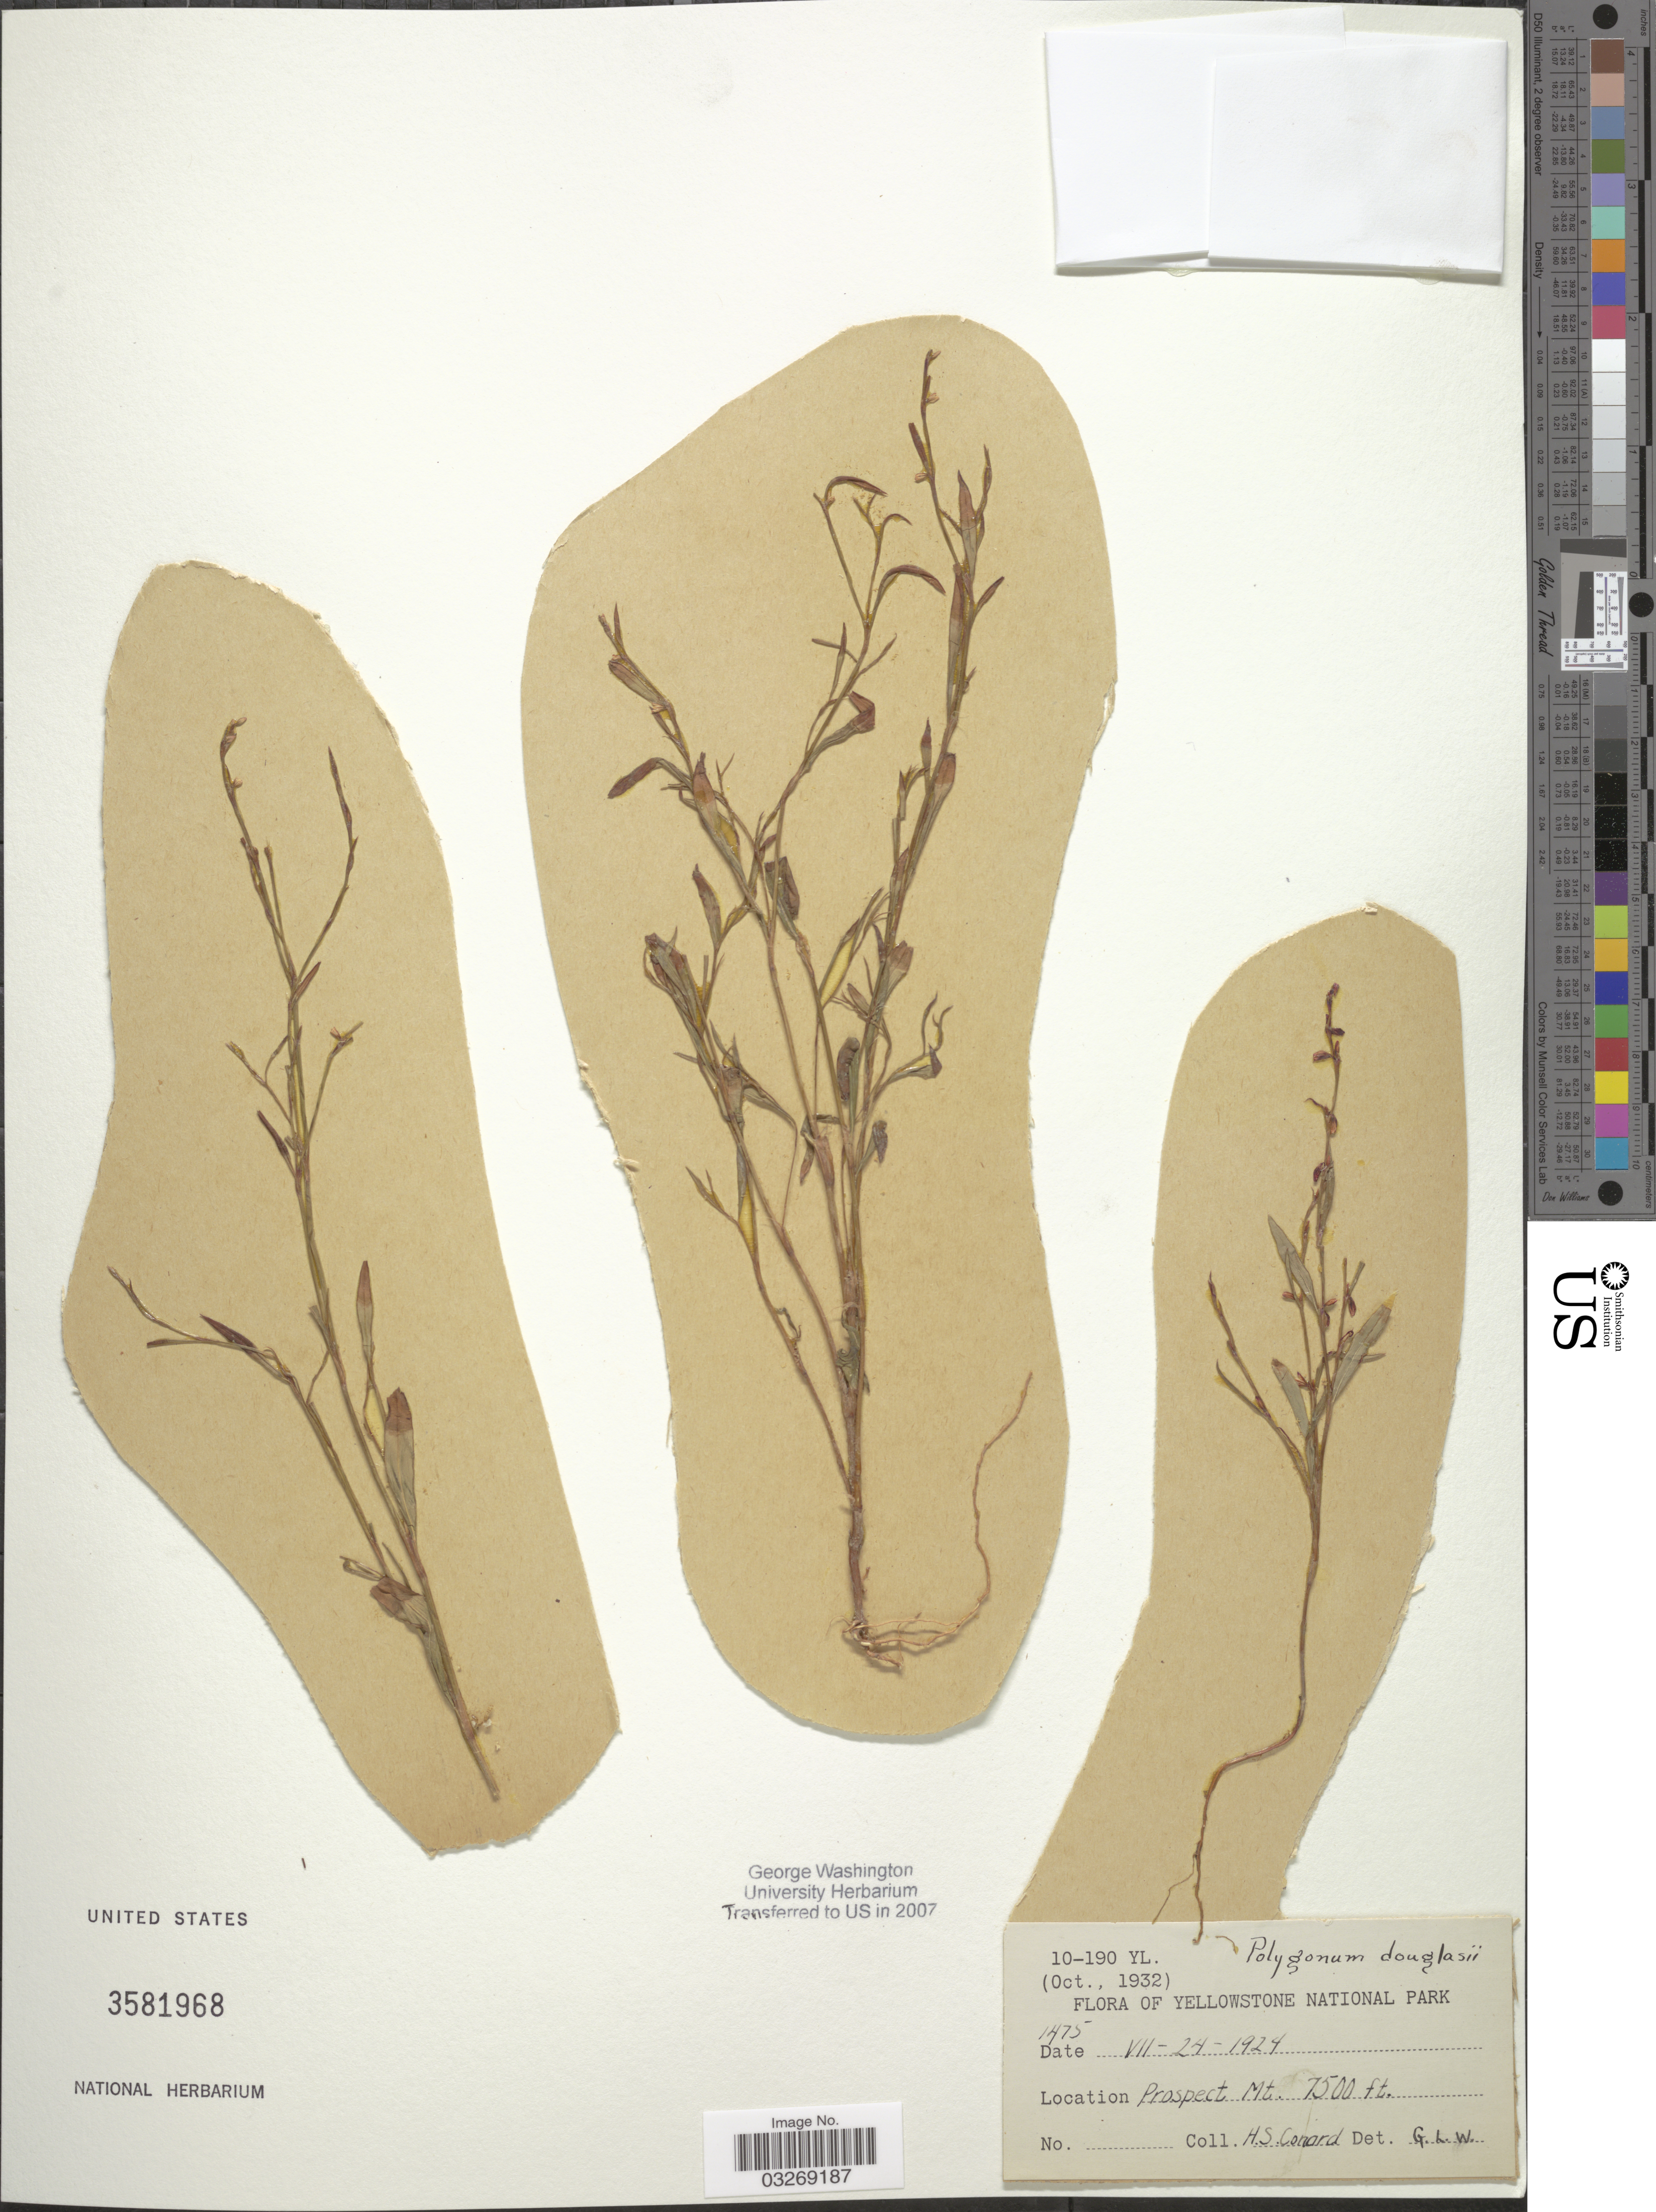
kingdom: Plantae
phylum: Tracheophyta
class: Magnoliopsida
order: Caryophyllales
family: Polygonaceae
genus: Polygonum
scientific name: Polygonum douglasii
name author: Greene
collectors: H. S. Conard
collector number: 1475?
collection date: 1924-07-24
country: United States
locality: Yellowstone National Park.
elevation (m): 2286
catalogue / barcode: US 3581968